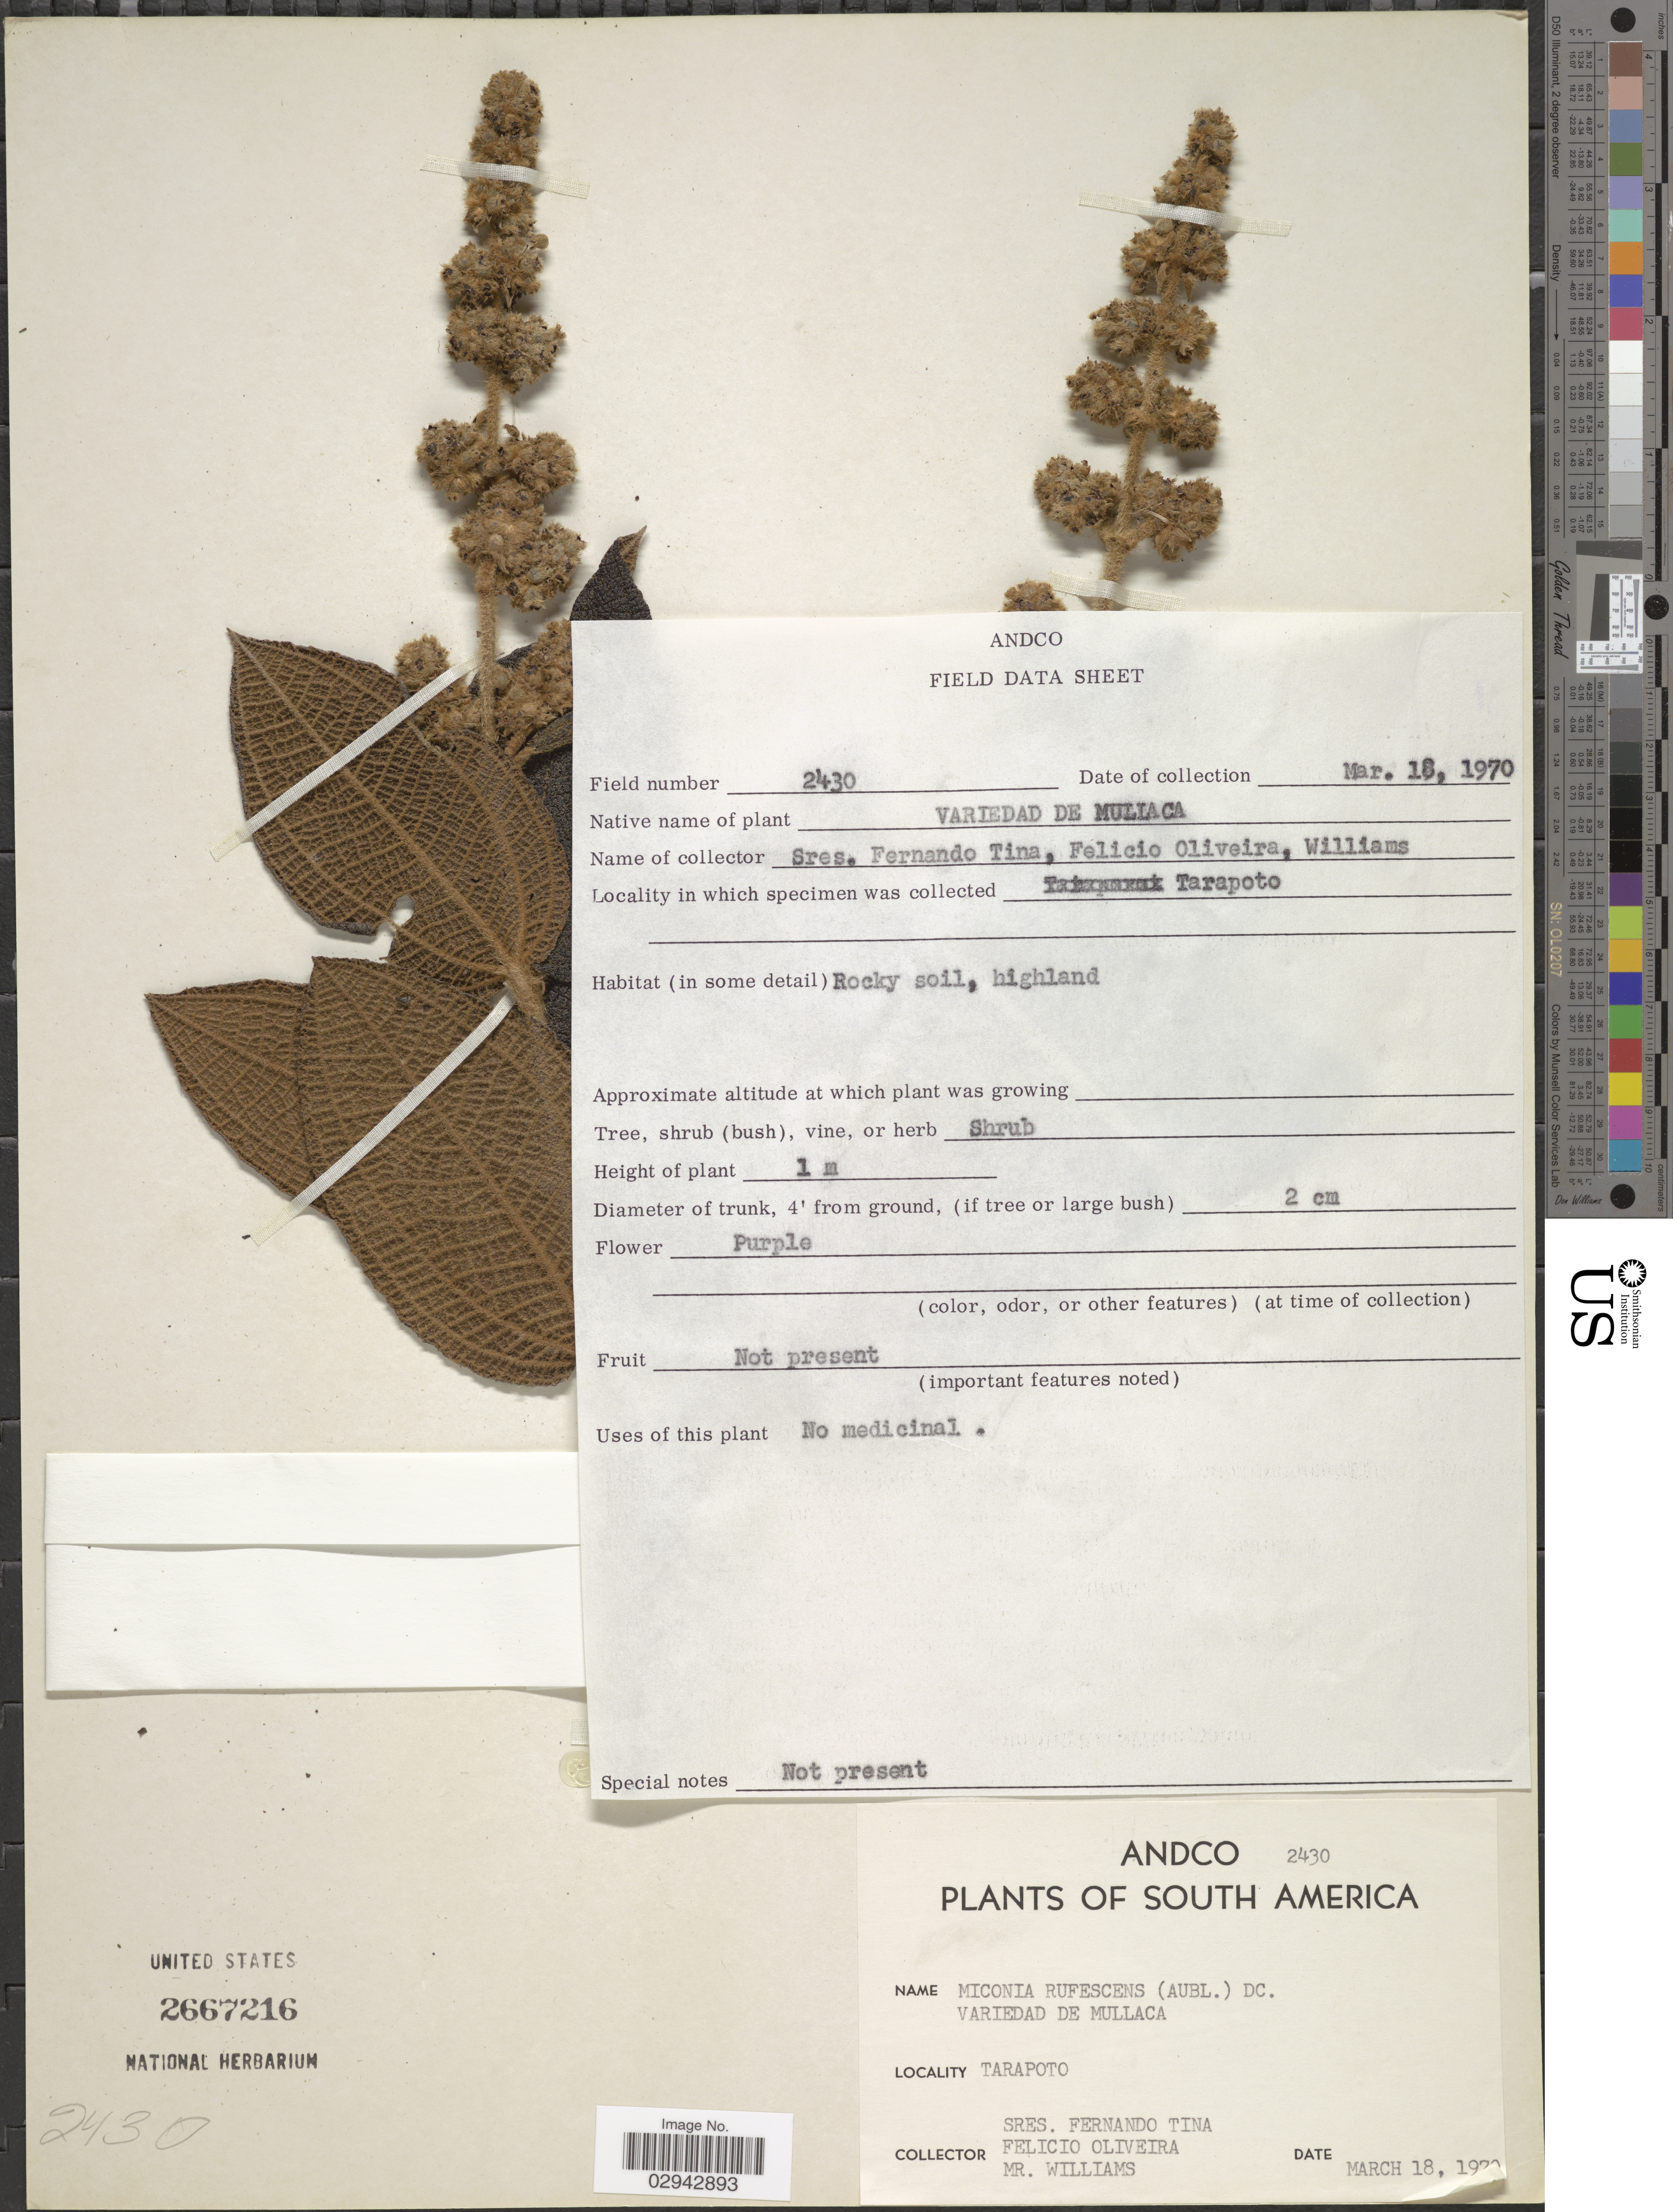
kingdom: Plantae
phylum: Tracheophyta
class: Magnoliopsida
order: Myrtales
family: Melastomataceae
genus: Miconia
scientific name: Miconia rufescens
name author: (Aubl.) DC.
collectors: F. Tina, F. Oliveira & Mr. Williams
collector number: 2430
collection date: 1970-03-18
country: Peru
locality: Andco. South America. Tarapoto.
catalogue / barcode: US 2667216